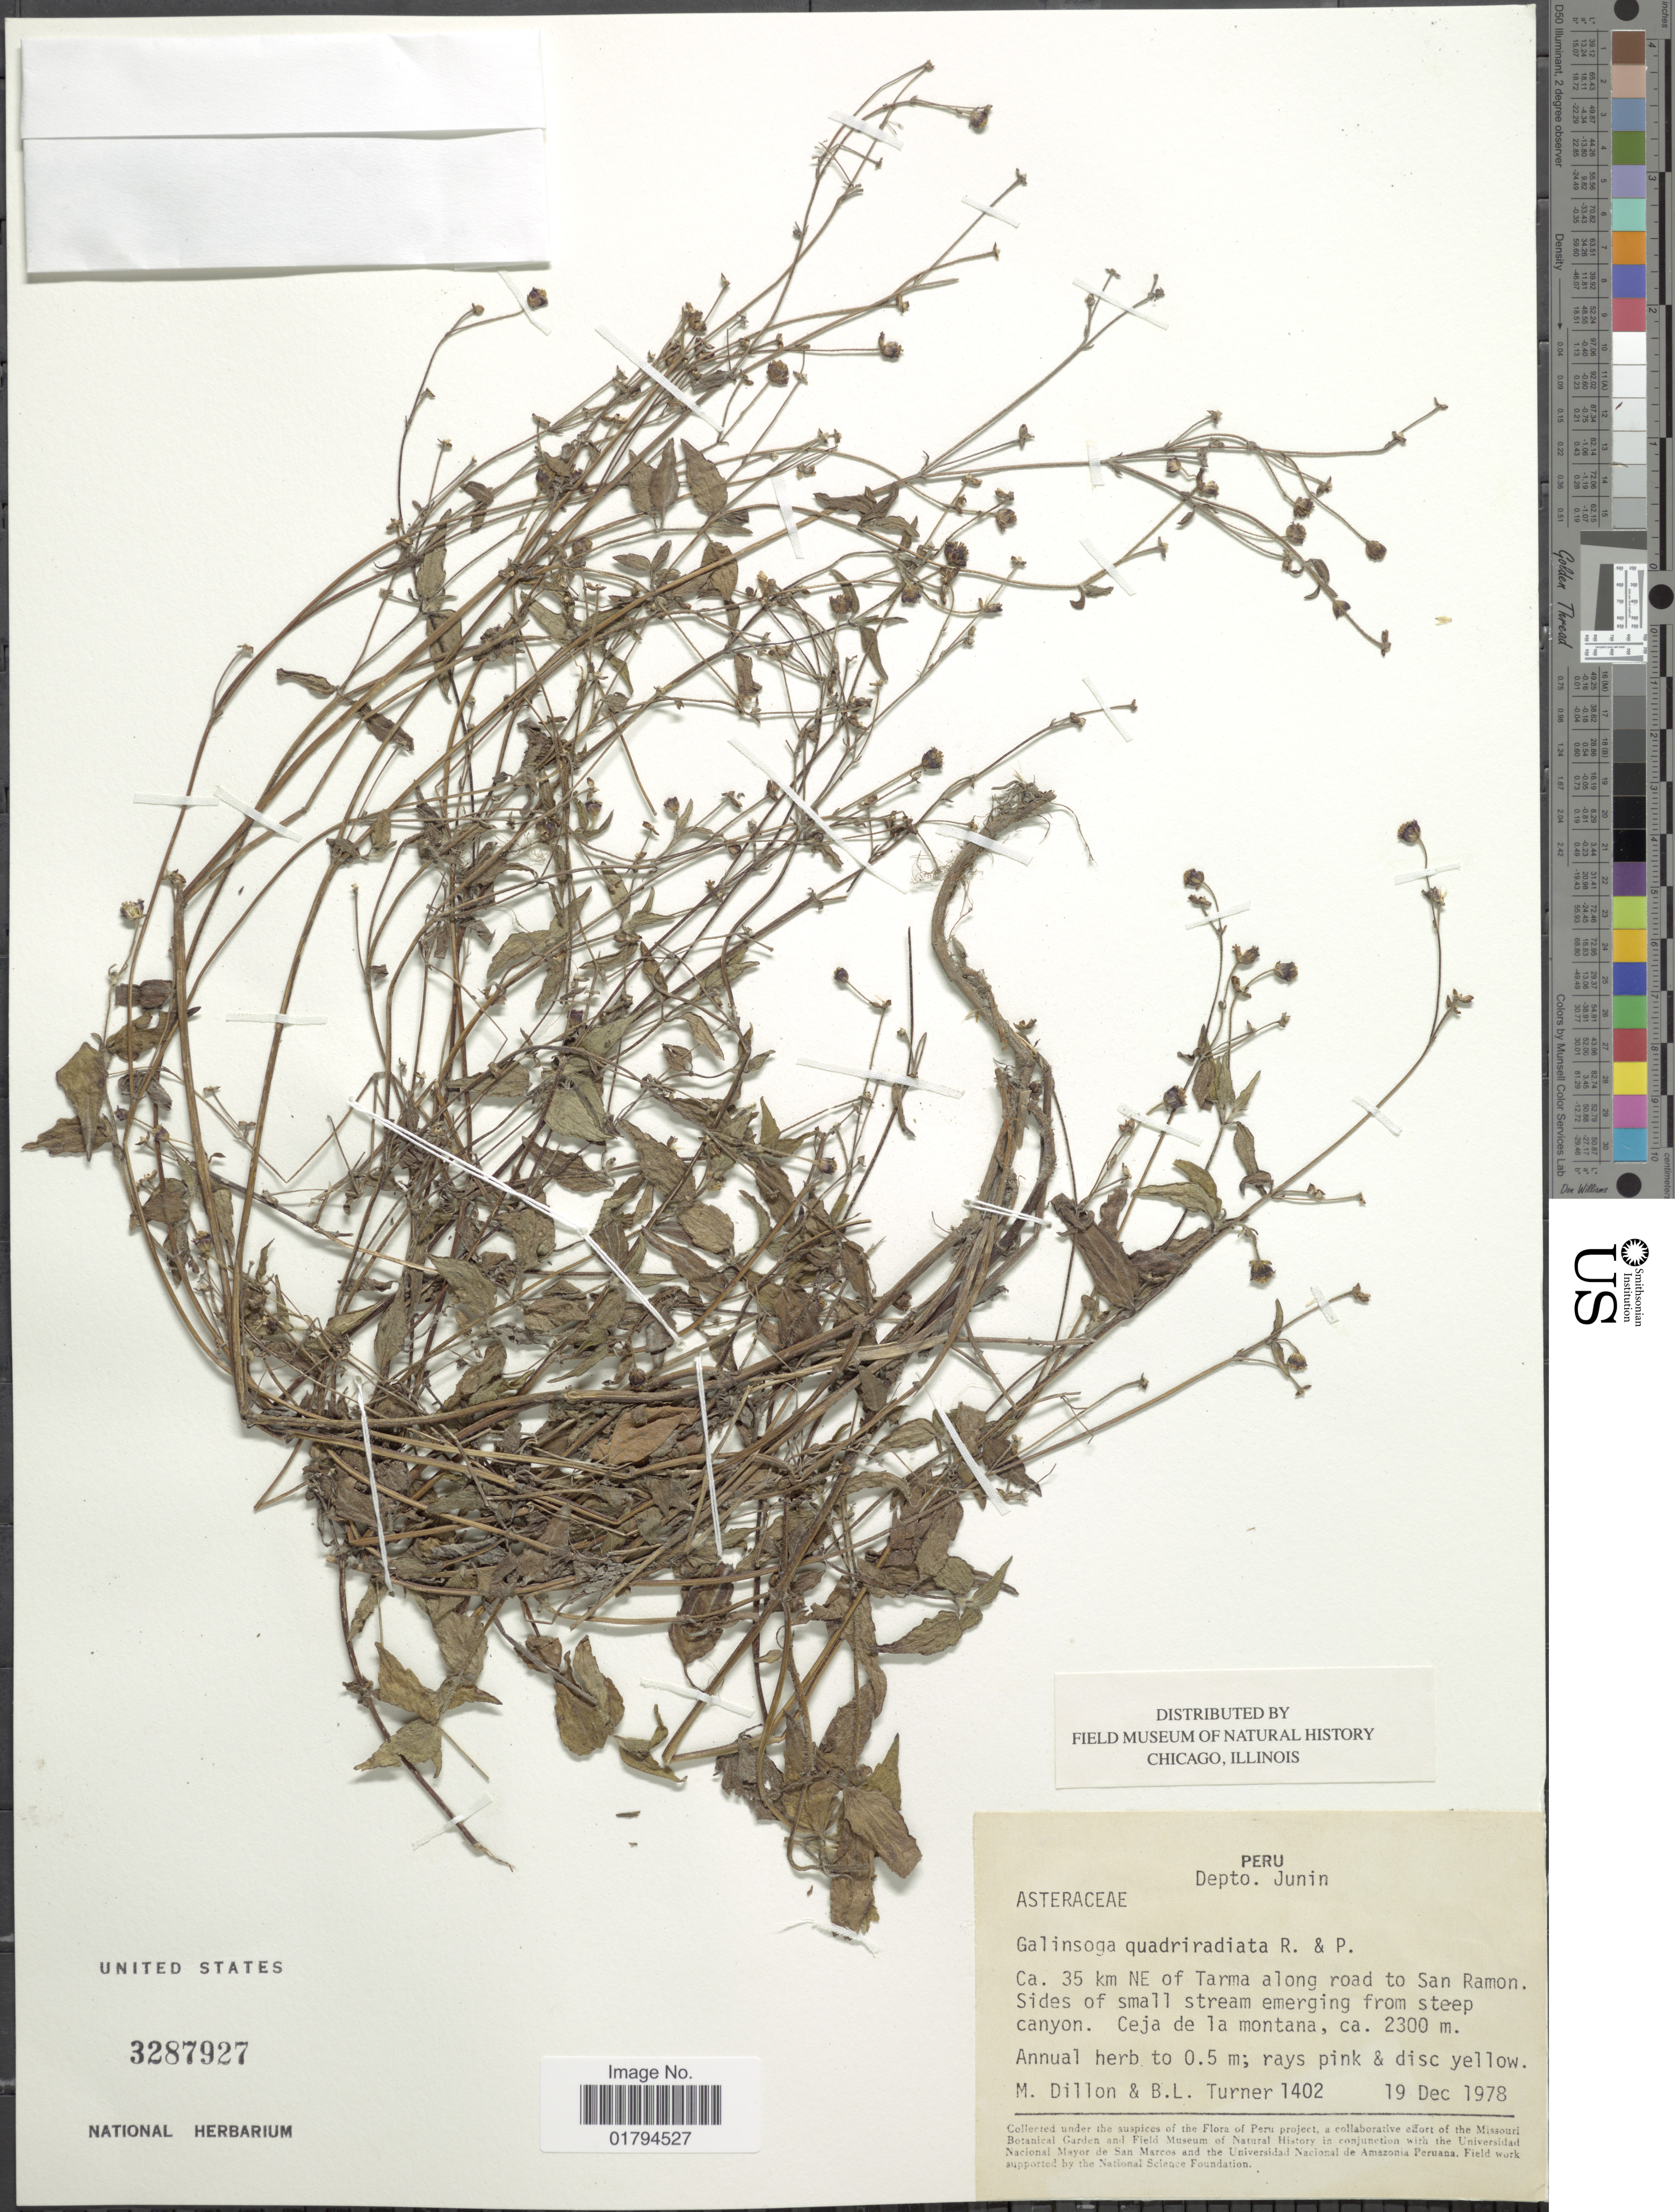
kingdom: Plantae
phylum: Tracheophyta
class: Magnoliopsida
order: Asterales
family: Asteraceae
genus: Galinsoga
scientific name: Galinsoga quadriradiata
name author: Ruiz & Pav.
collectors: M. O. Dillon & B. L. Turner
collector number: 1402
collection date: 1978-12-19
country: Peru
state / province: Junín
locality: Ca. 35 km NE of Tarma along road to san ramon. Ceja de la montana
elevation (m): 2300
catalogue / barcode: US 3287927